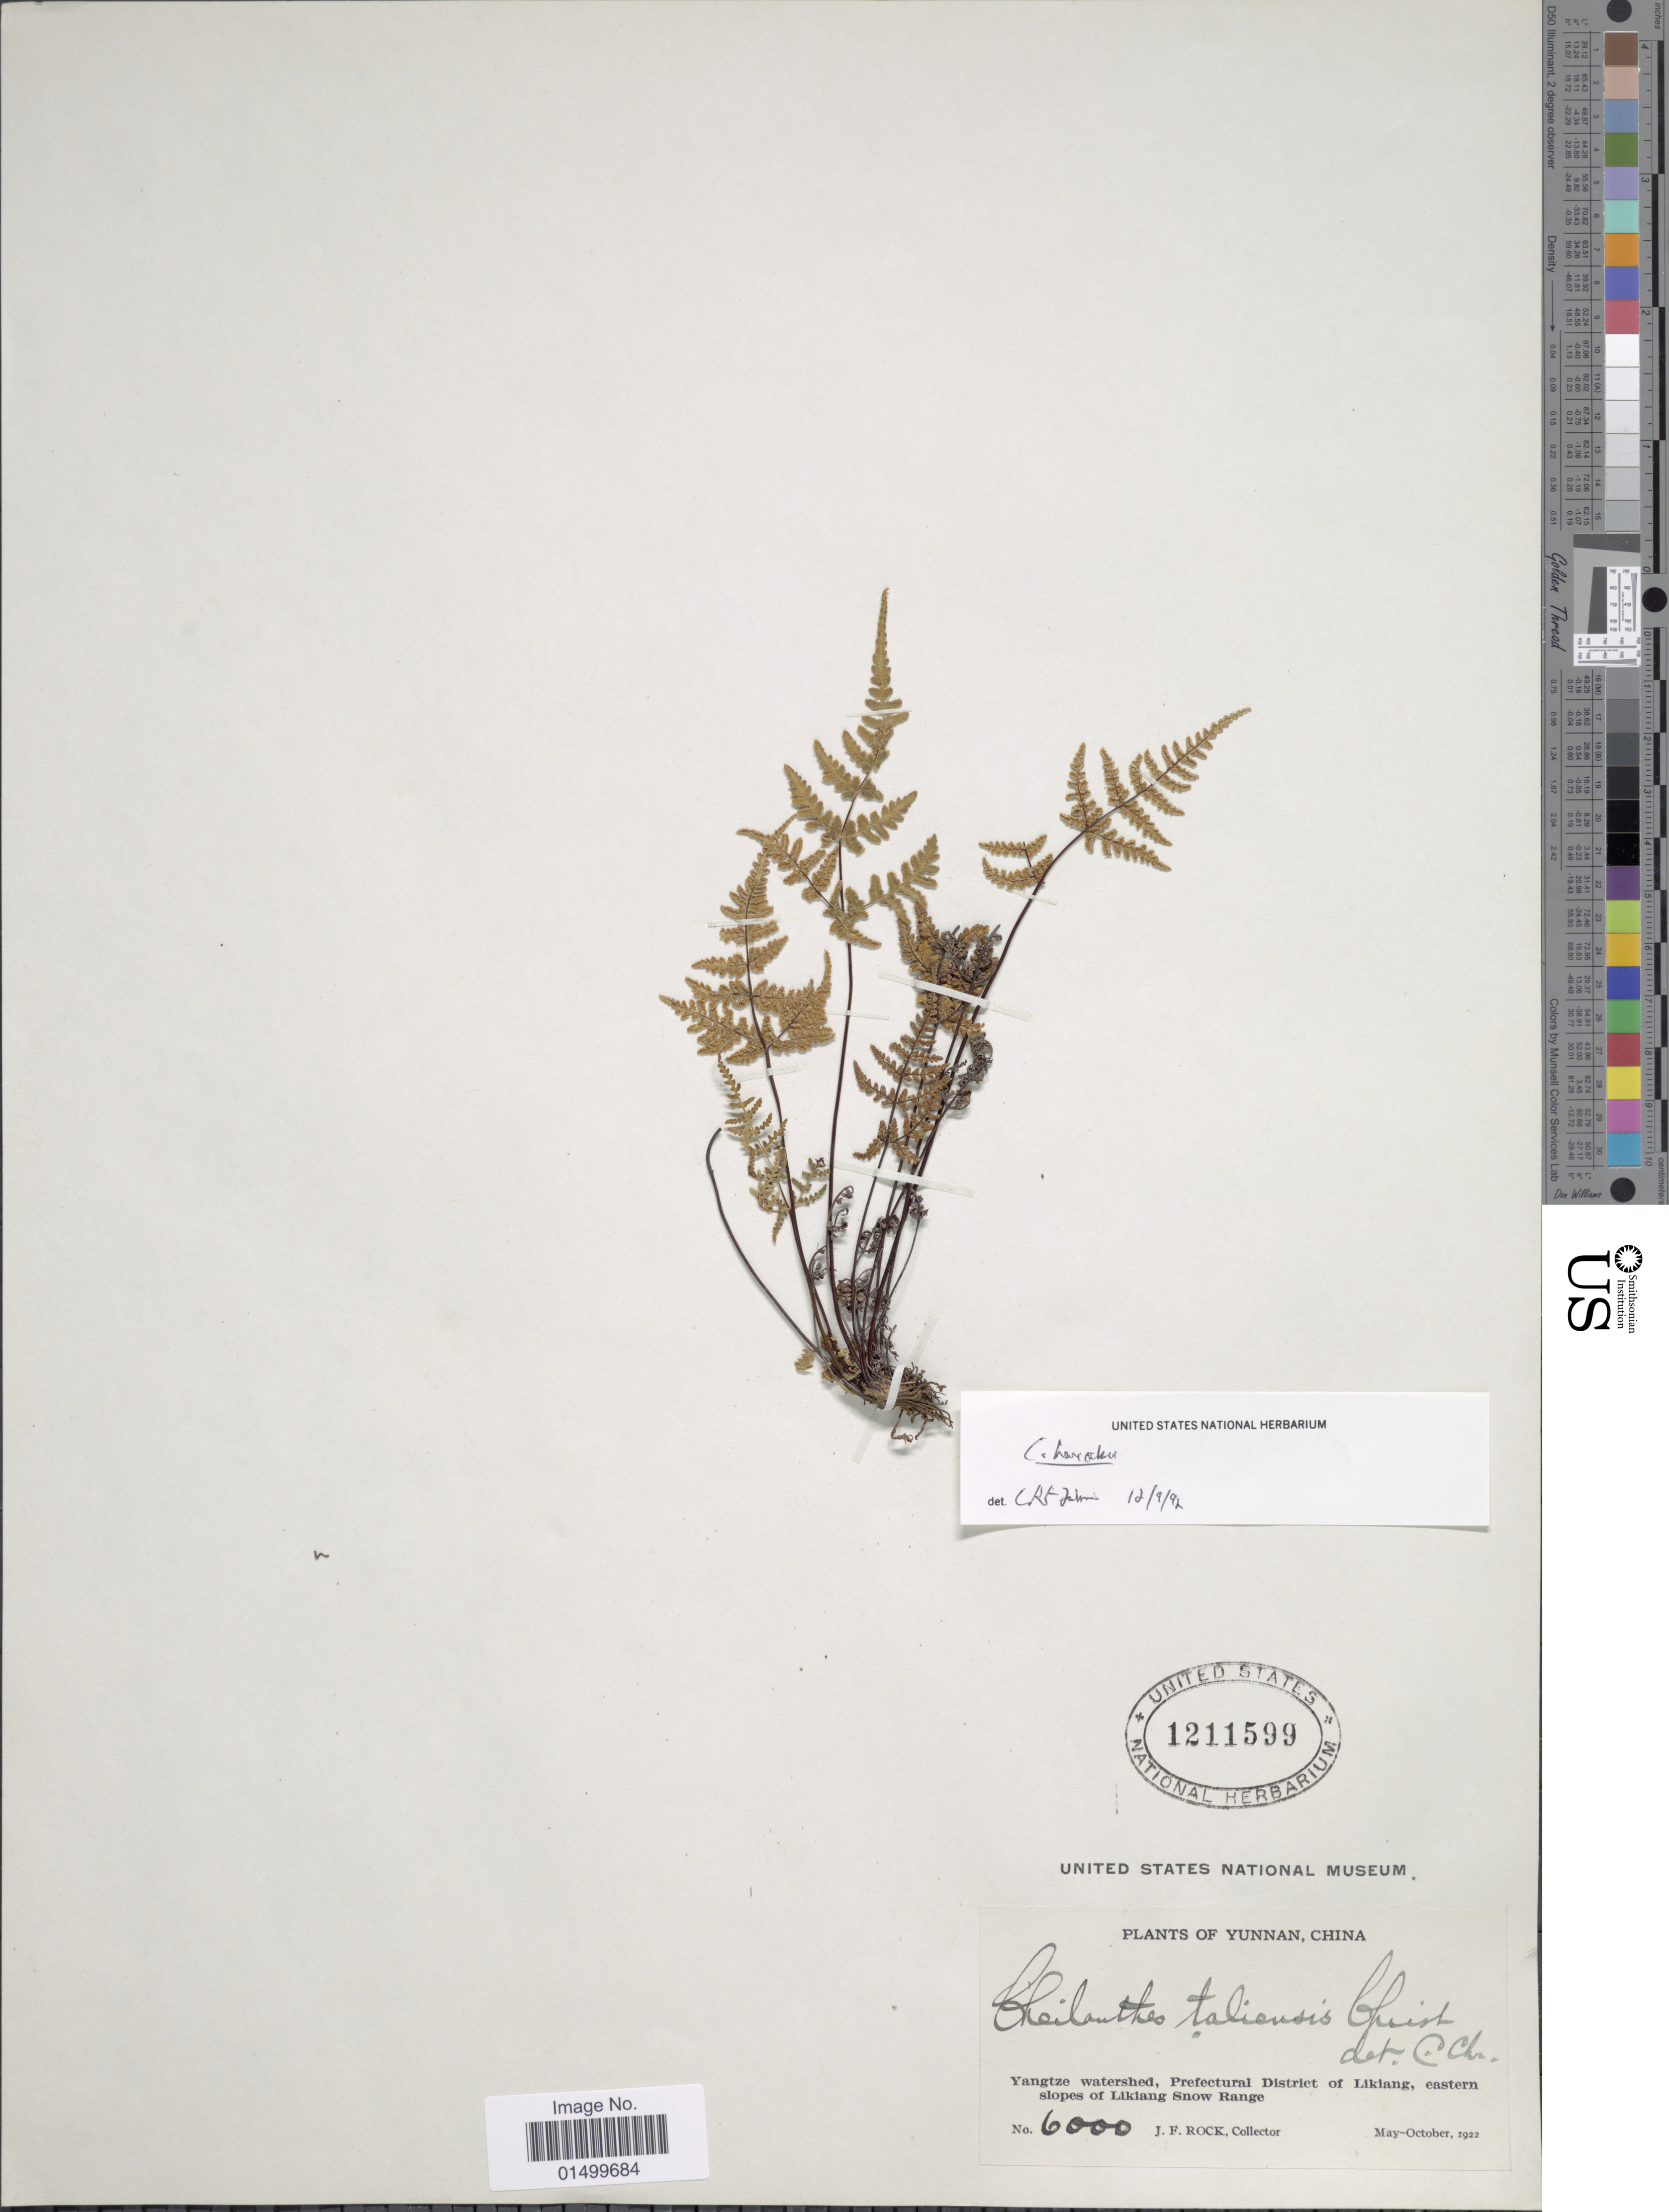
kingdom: Plantae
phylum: Tracheophyta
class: Polypodiopsida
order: Polypodiales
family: Pteridaceae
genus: Cheilanthes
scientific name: Cheilanthes taliensis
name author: C. Chr.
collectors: J. Rock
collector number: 6000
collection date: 1922-05/1922-10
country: China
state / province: Yunnan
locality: Yangtze watershed, Prefectural District of Likiang, eastern slopes of Likiang Snow Range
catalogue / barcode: US 1211599